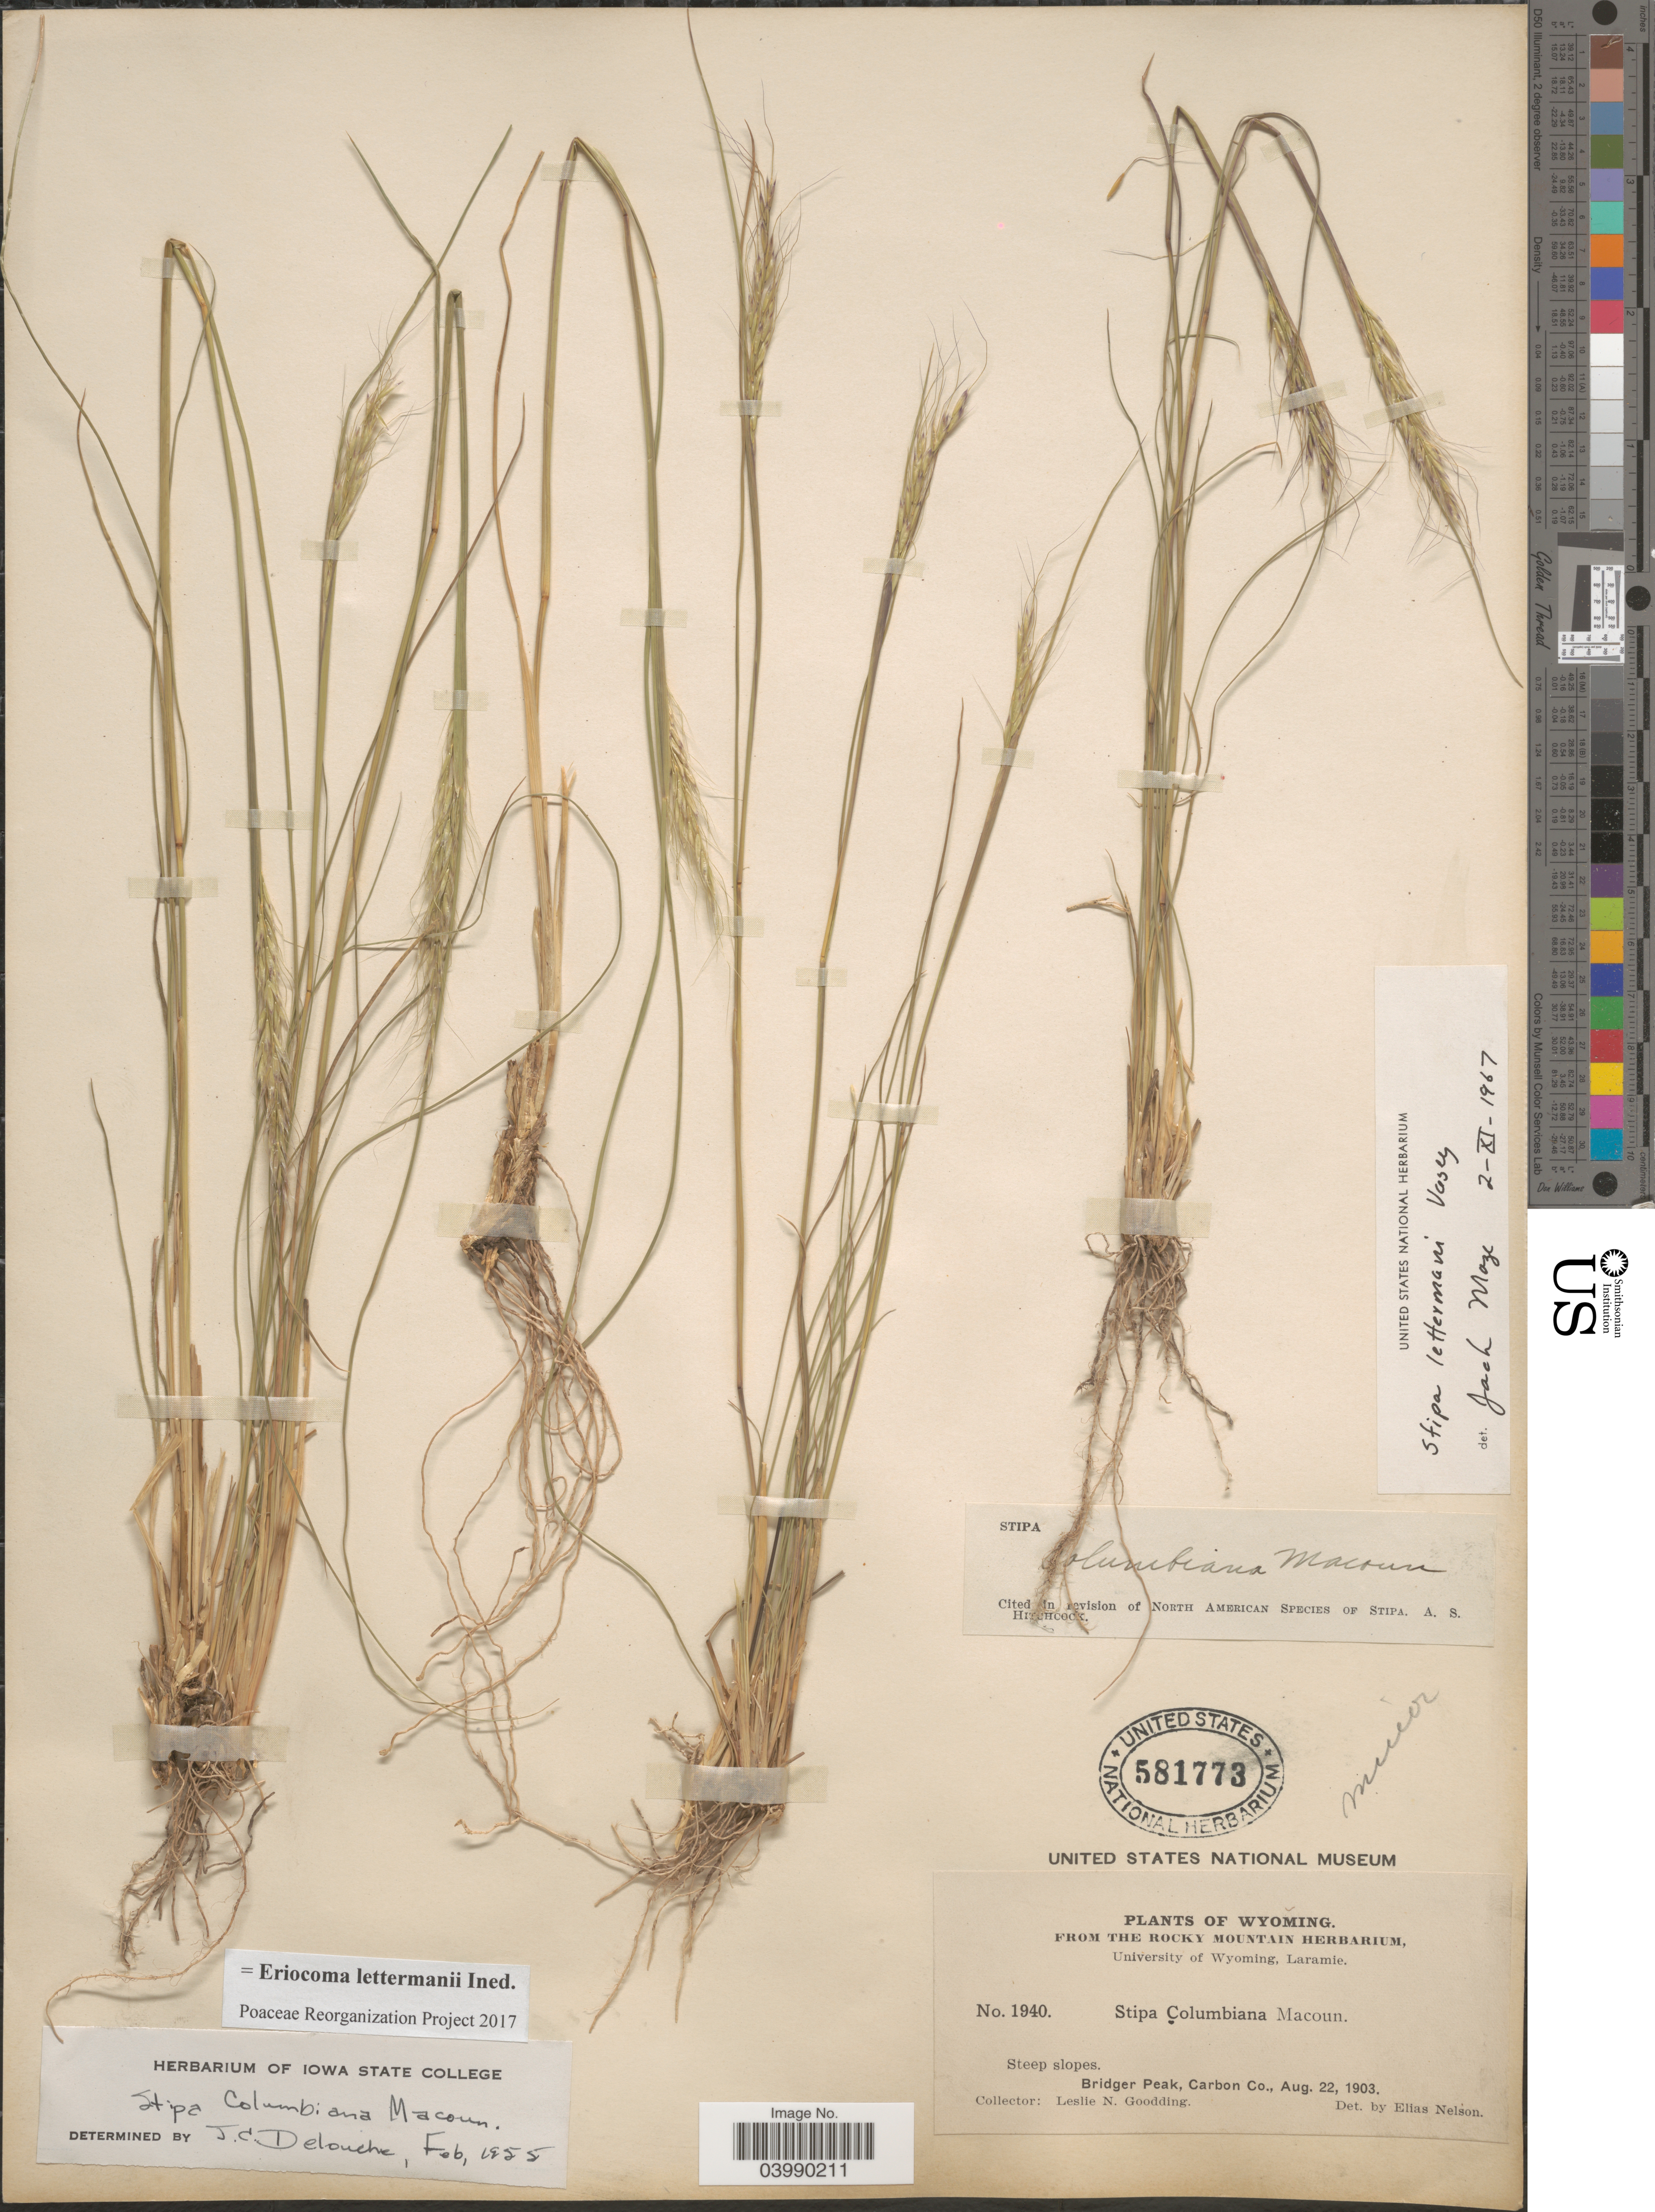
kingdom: Plantae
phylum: Tracheophyta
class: Liliopsida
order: Poales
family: Poaceae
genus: Eriocoma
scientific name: Eriocoma lettermanii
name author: (Vasey) Romasch.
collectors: L. N. Goodding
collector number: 1940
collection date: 1903-08-22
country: United States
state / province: Wyoming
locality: Bridger Peak, Carbon Co.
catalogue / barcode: US 581773